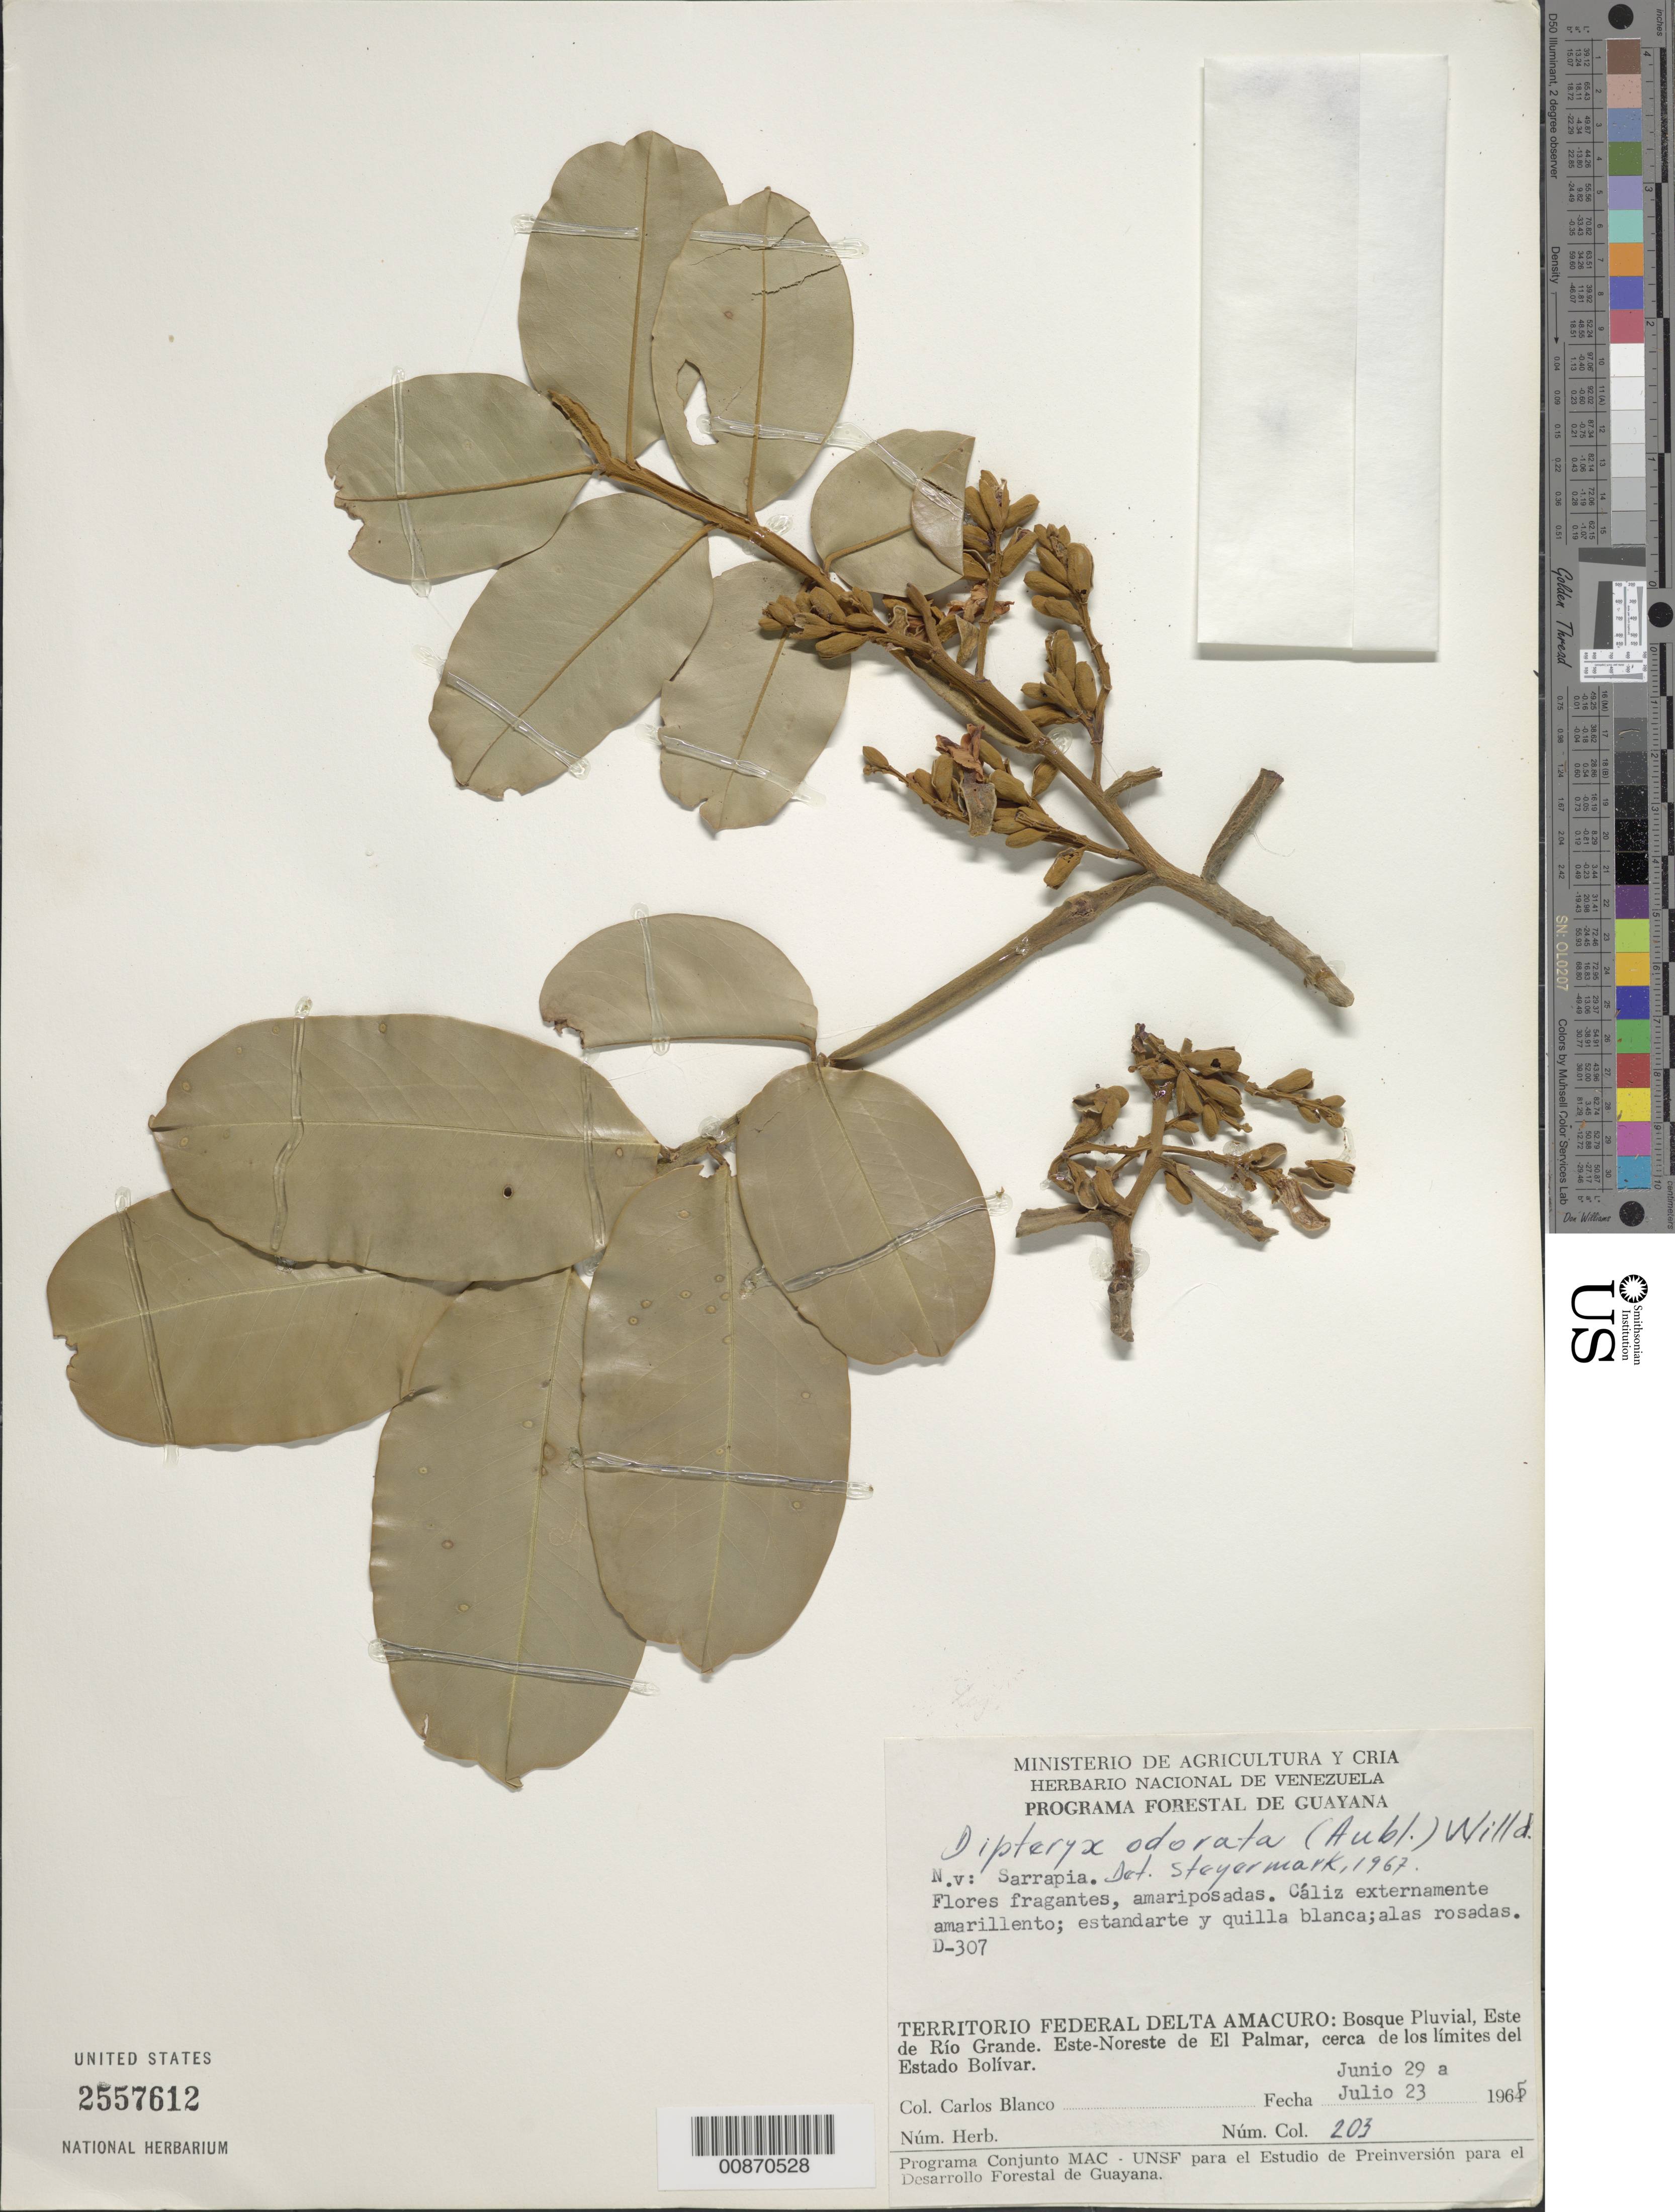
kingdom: Plantae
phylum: Tracheophyta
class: Magnoliopsida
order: Fabales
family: Fabaceae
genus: Dipteryx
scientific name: Dipteryx odorata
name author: (Aubl.) Willd.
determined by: Steyermark, Julian A., (VEN)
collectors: C. A. Blanco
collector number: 203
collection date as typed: Jun-65 to 23-Jul-65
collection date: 1965-06/1965-07-23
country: Venezuela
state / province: Delta Amacuro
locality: Río Grande, Este de; Este-Noreste de El Palmar, cerca de los limites del Estado Bolívar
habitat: Rainforest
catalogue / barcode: US 2557612